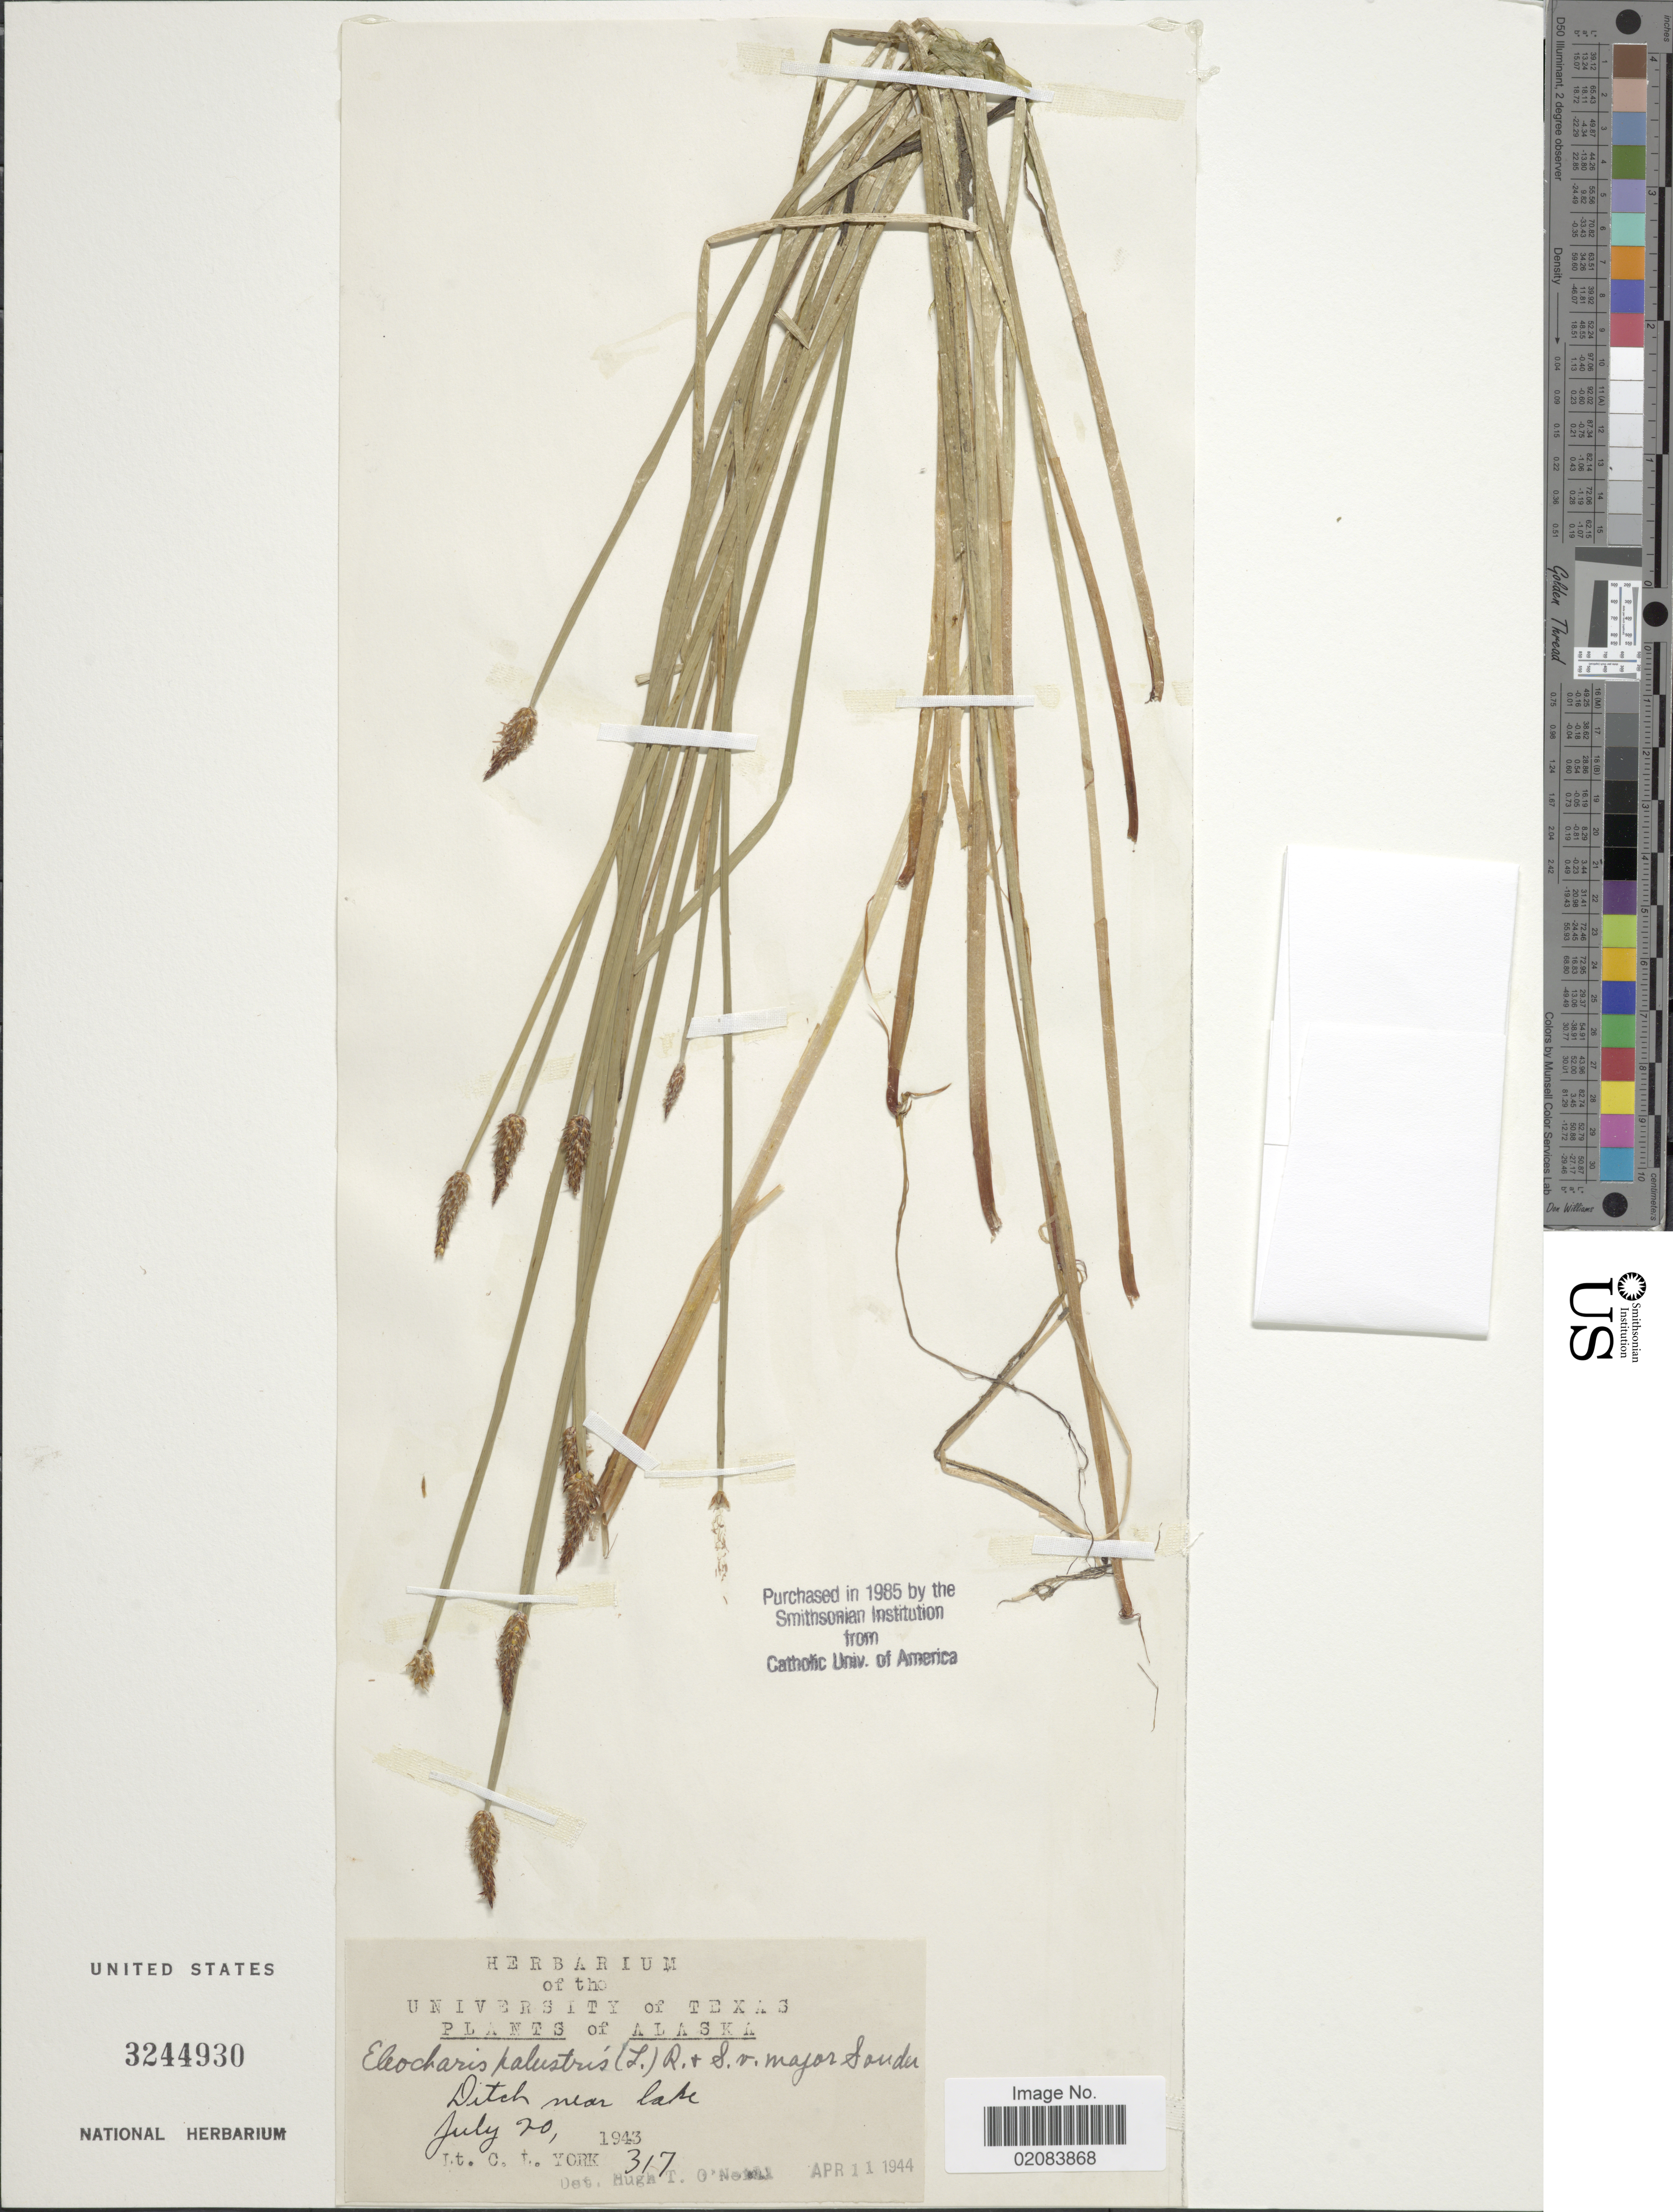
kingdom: Plantae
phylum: Tracheophyta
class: Liliopsida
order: Poales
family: Cyperaceae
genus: Eleocharis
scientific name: Eleocharis palustris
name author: (L.) Roem. & Schult.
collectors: C. L. York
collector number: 317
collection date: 1943-07-20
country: United States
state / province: Alaska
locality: Ditch near lake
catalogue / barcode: US 3244930